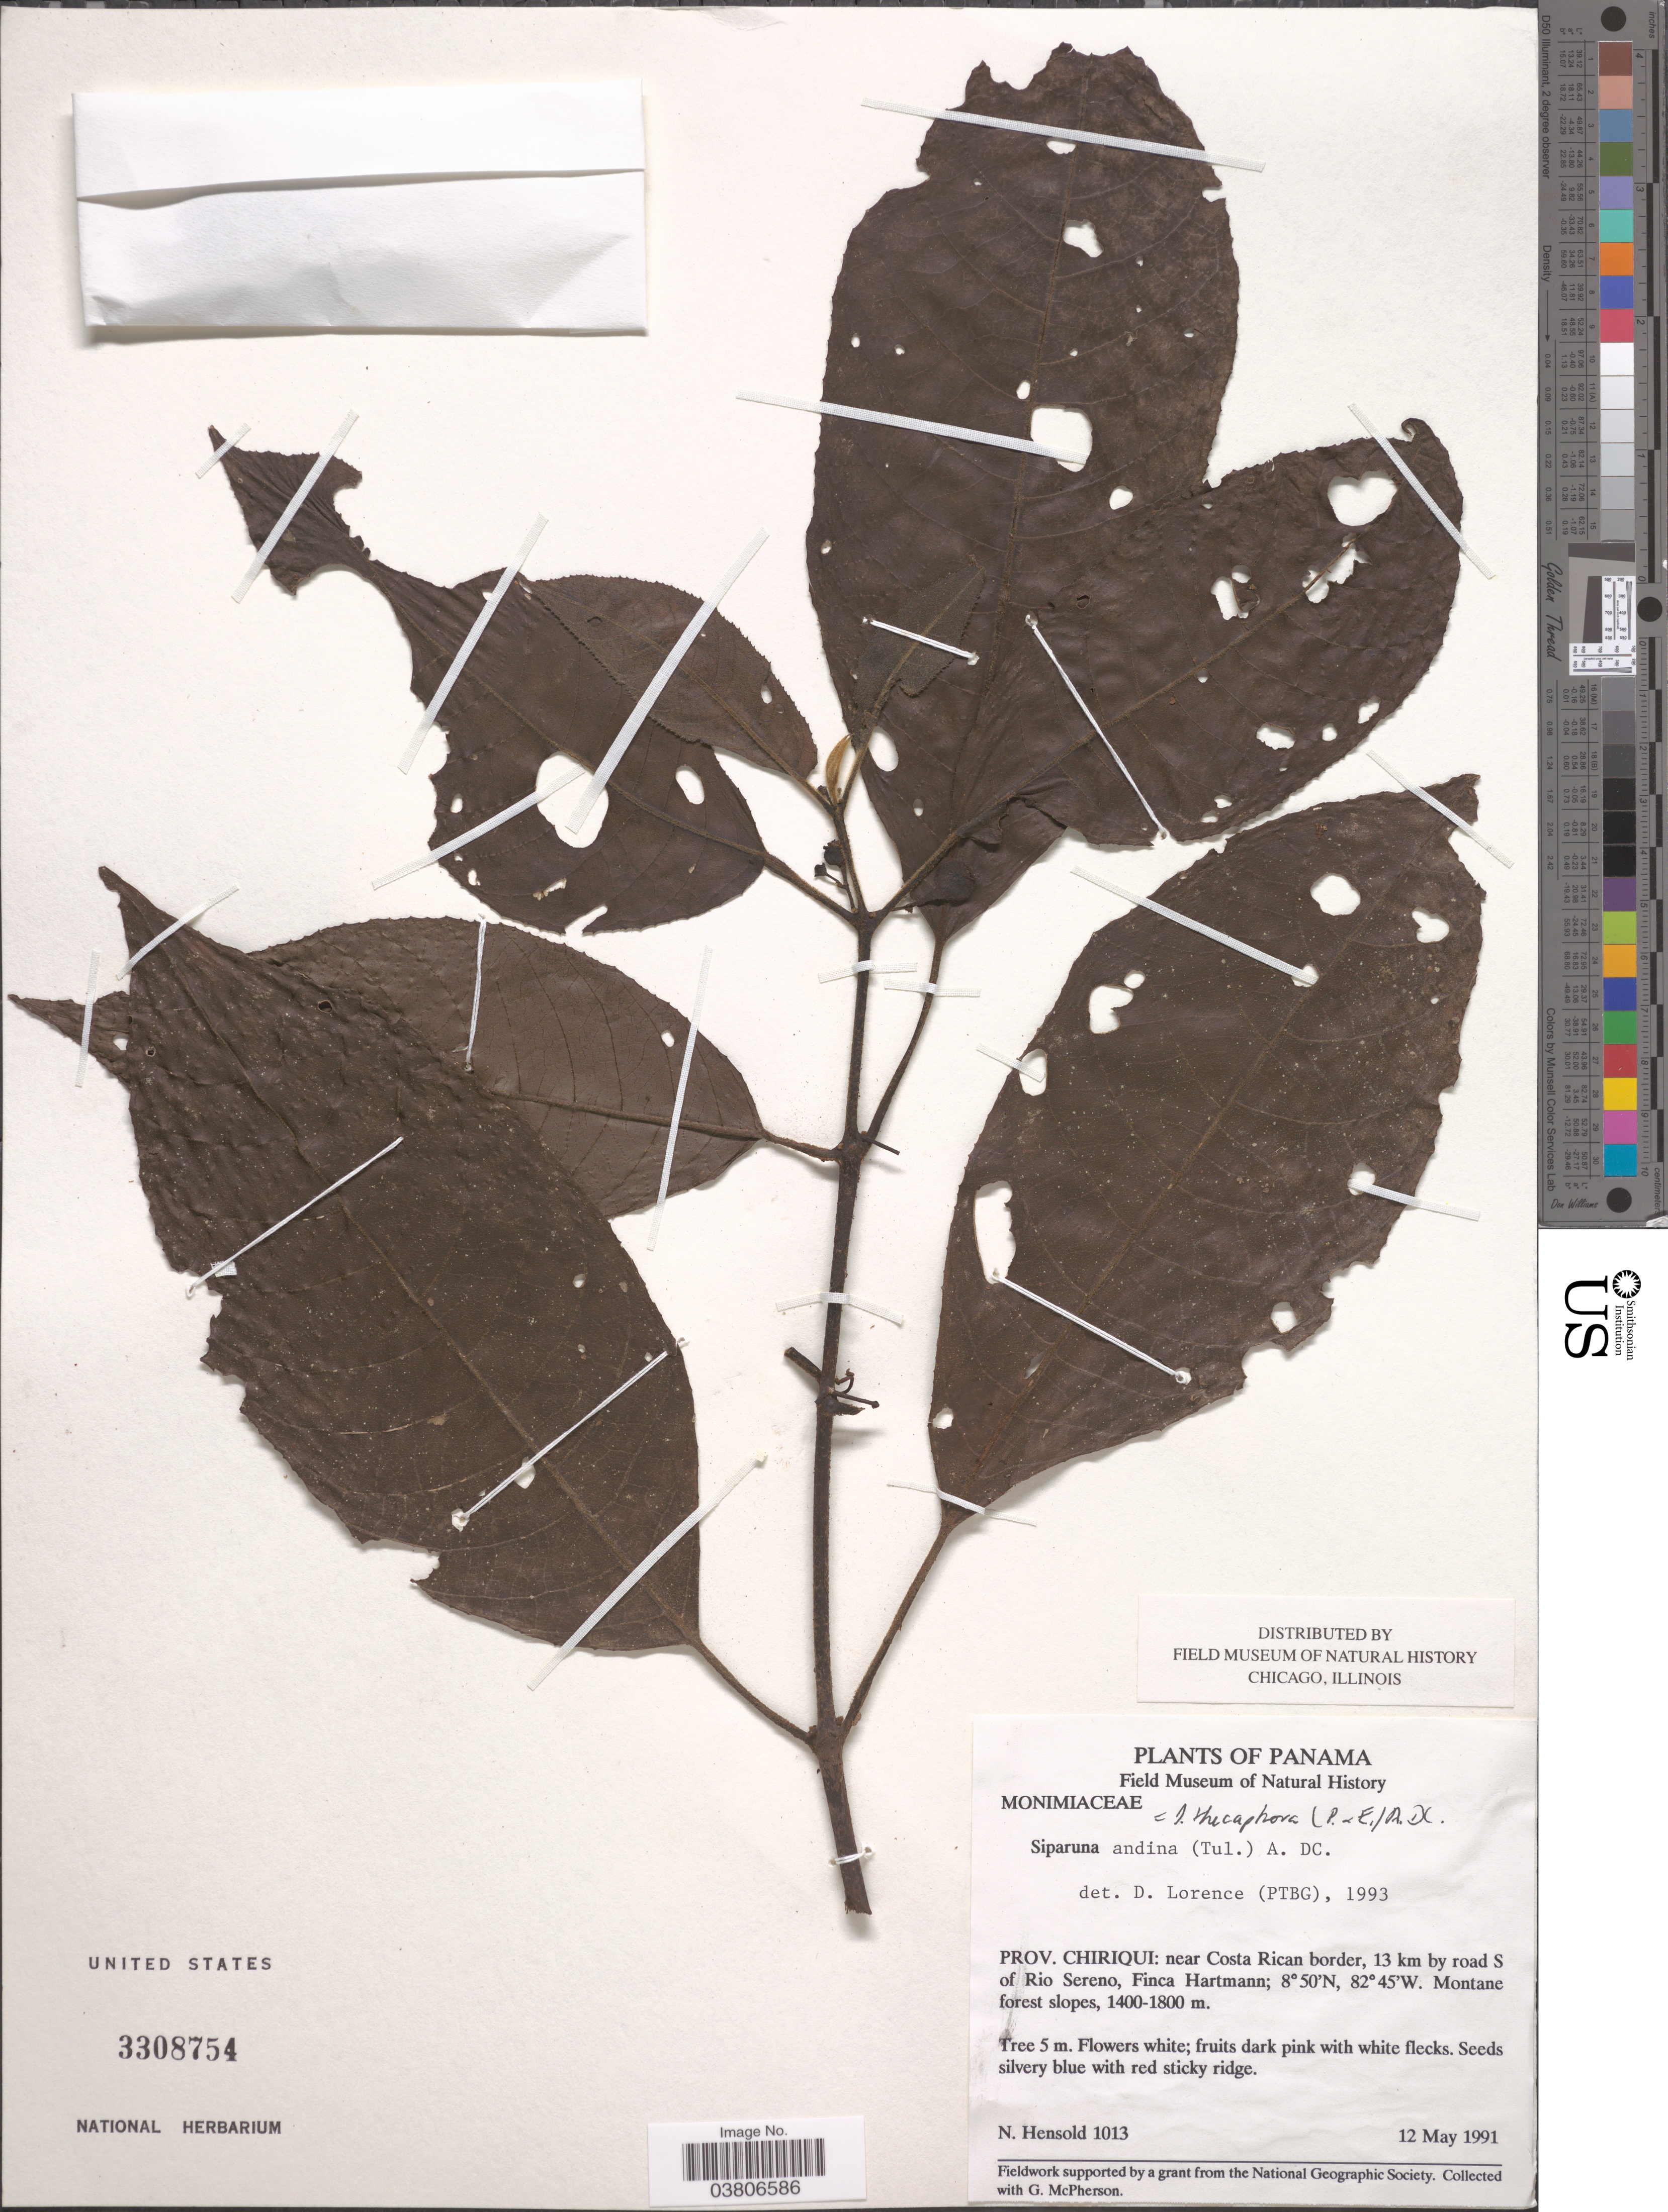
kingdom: Plantae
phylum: Tracheophyta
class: Magnoliopsida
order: Laurales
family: Siparunaceae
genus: Siparuna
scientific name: Siparuna thecaphora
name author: (Poepp. & Endl.) A. DC.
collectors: N. Hensold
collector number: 1013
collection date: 1991-05-12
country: Panama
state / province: Chiriqui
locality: Near Costa Rican border, 13 km by road S of Rio Sereno, Finca Hartmann.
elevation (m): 1400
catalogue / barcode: US 3308754